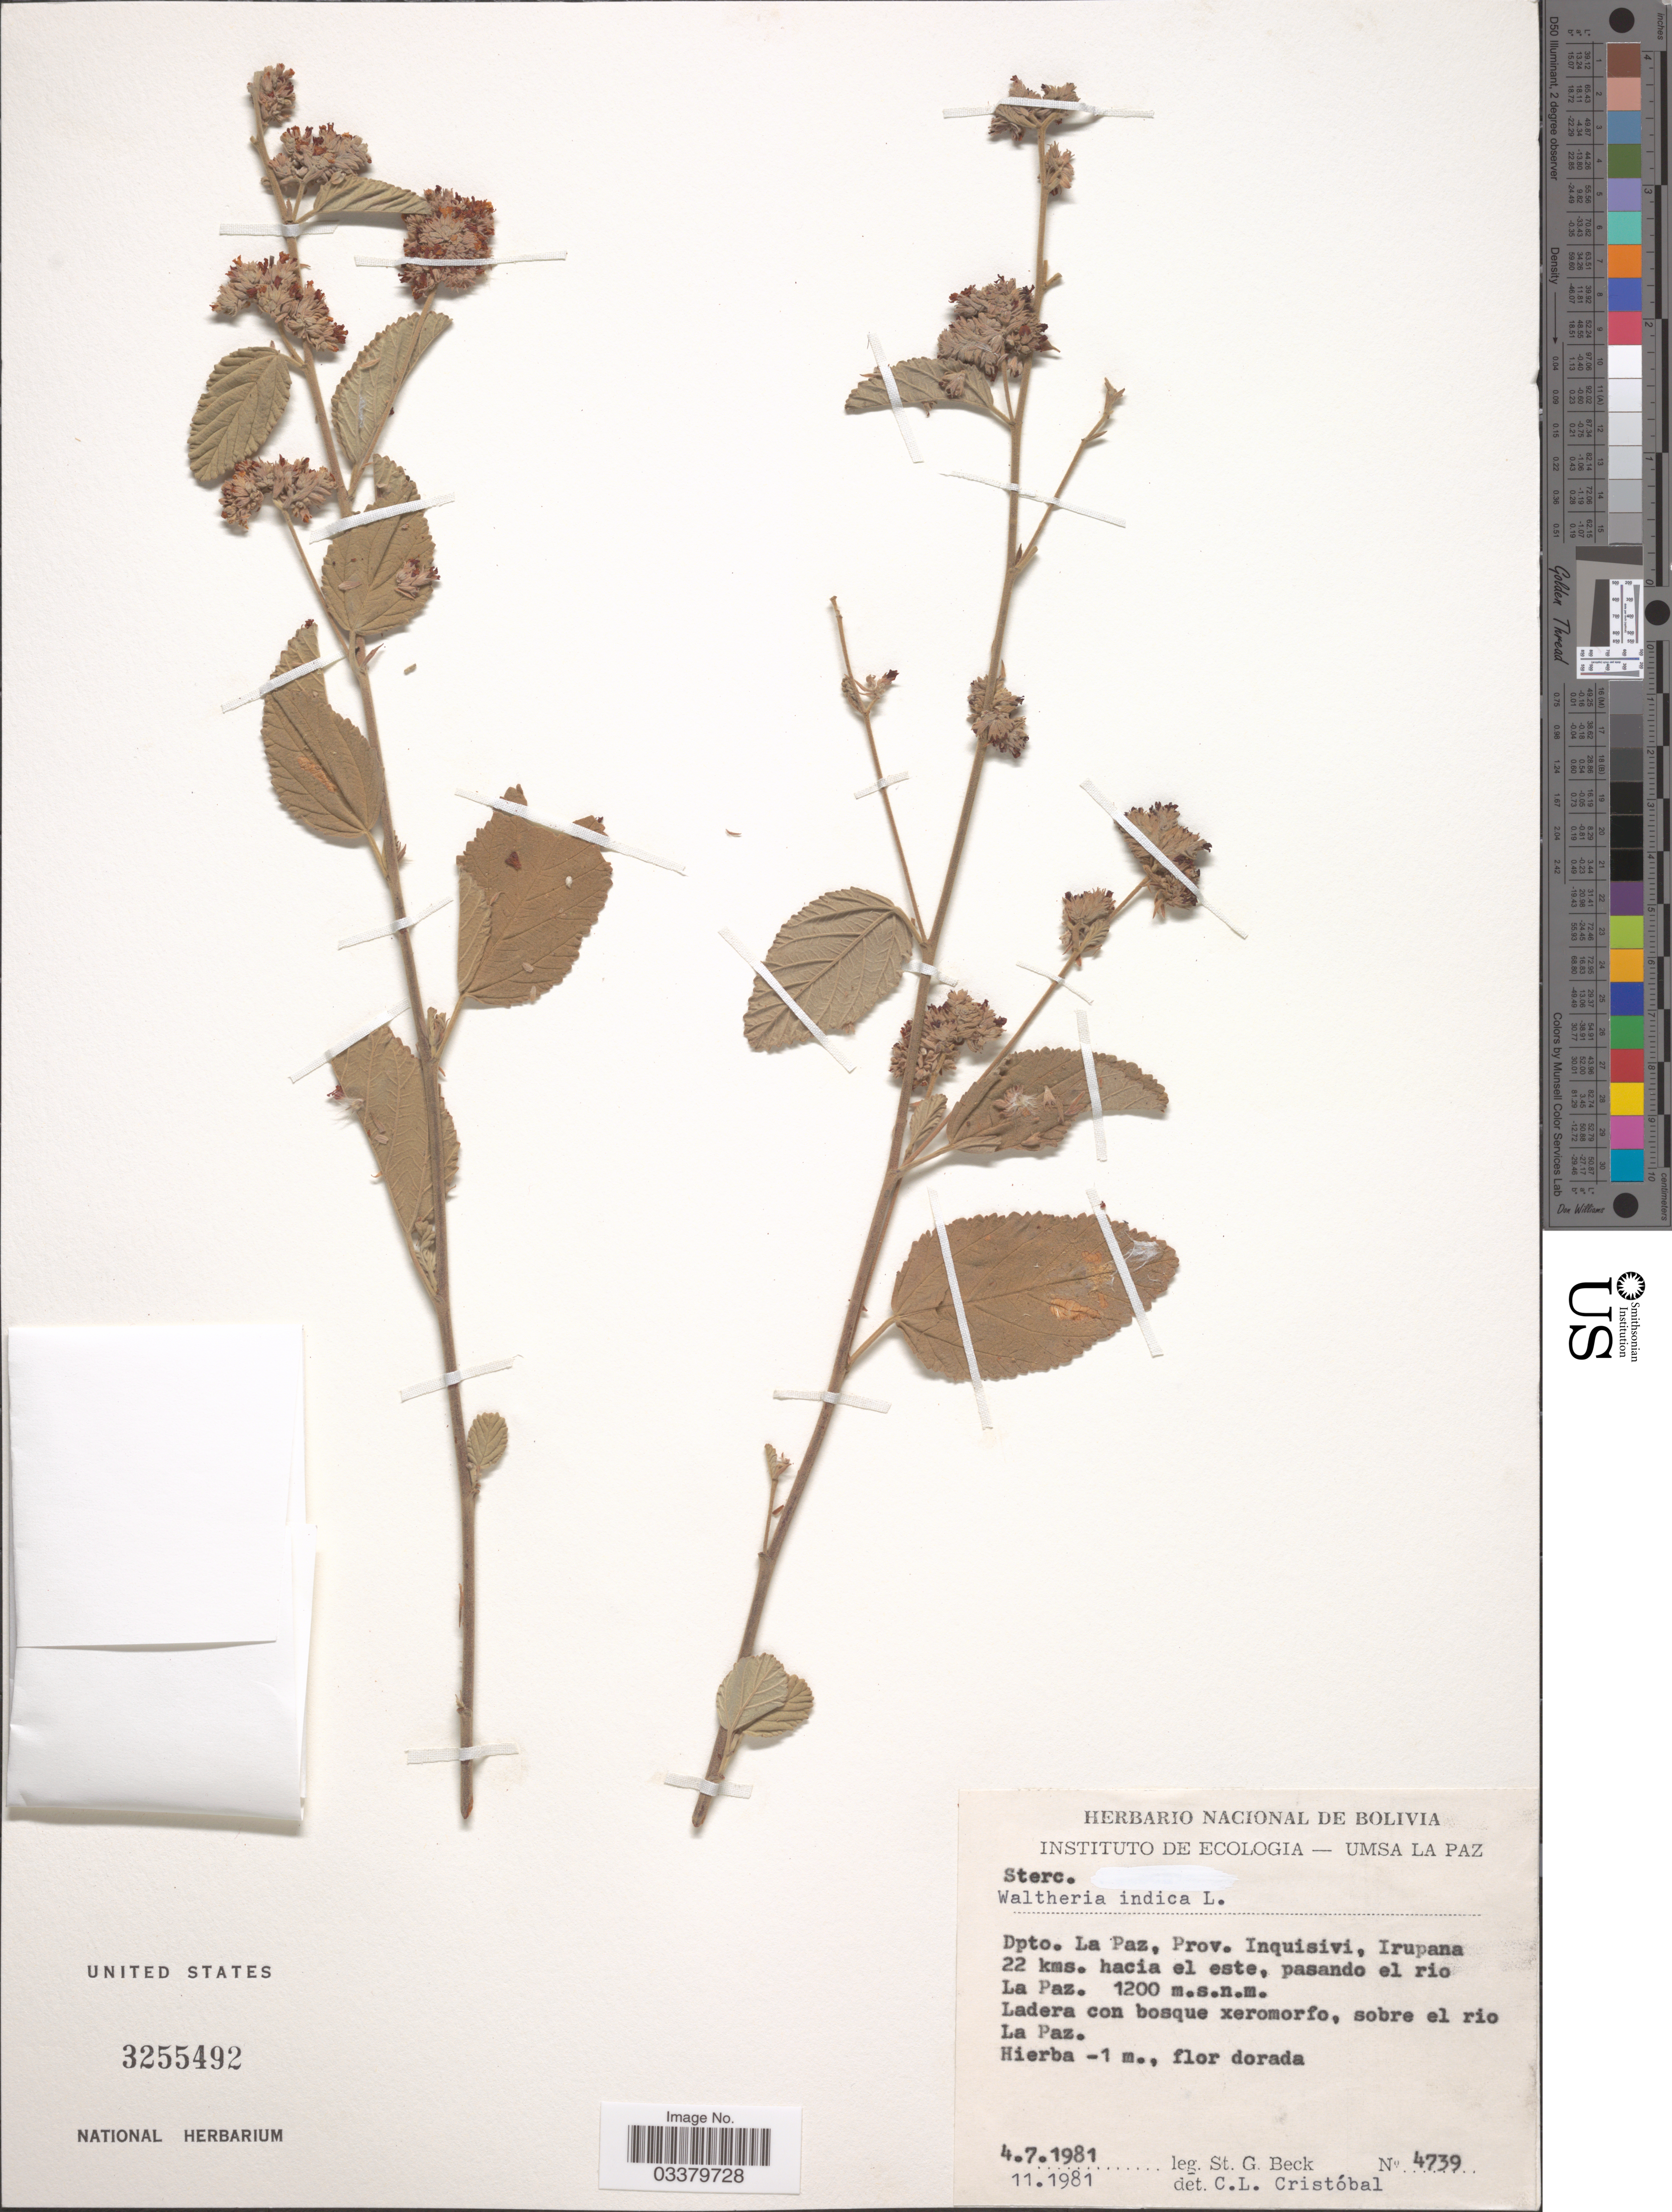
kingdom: Plantae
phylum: Tracheophyta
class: Magnoliopsida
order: Malvales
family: Malvaceae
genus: Waltheria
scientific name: Waltheria indica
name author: L.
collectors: S. G. Beck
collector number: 4739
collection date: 1981-07-04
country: Bolivia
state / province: La Paz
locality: Dpto. La Paz. Prov. Inquisivi, Irupana 22 kms. hacia el este, pasando el rio La Paz.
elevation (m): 1200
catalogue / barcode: US 3255492